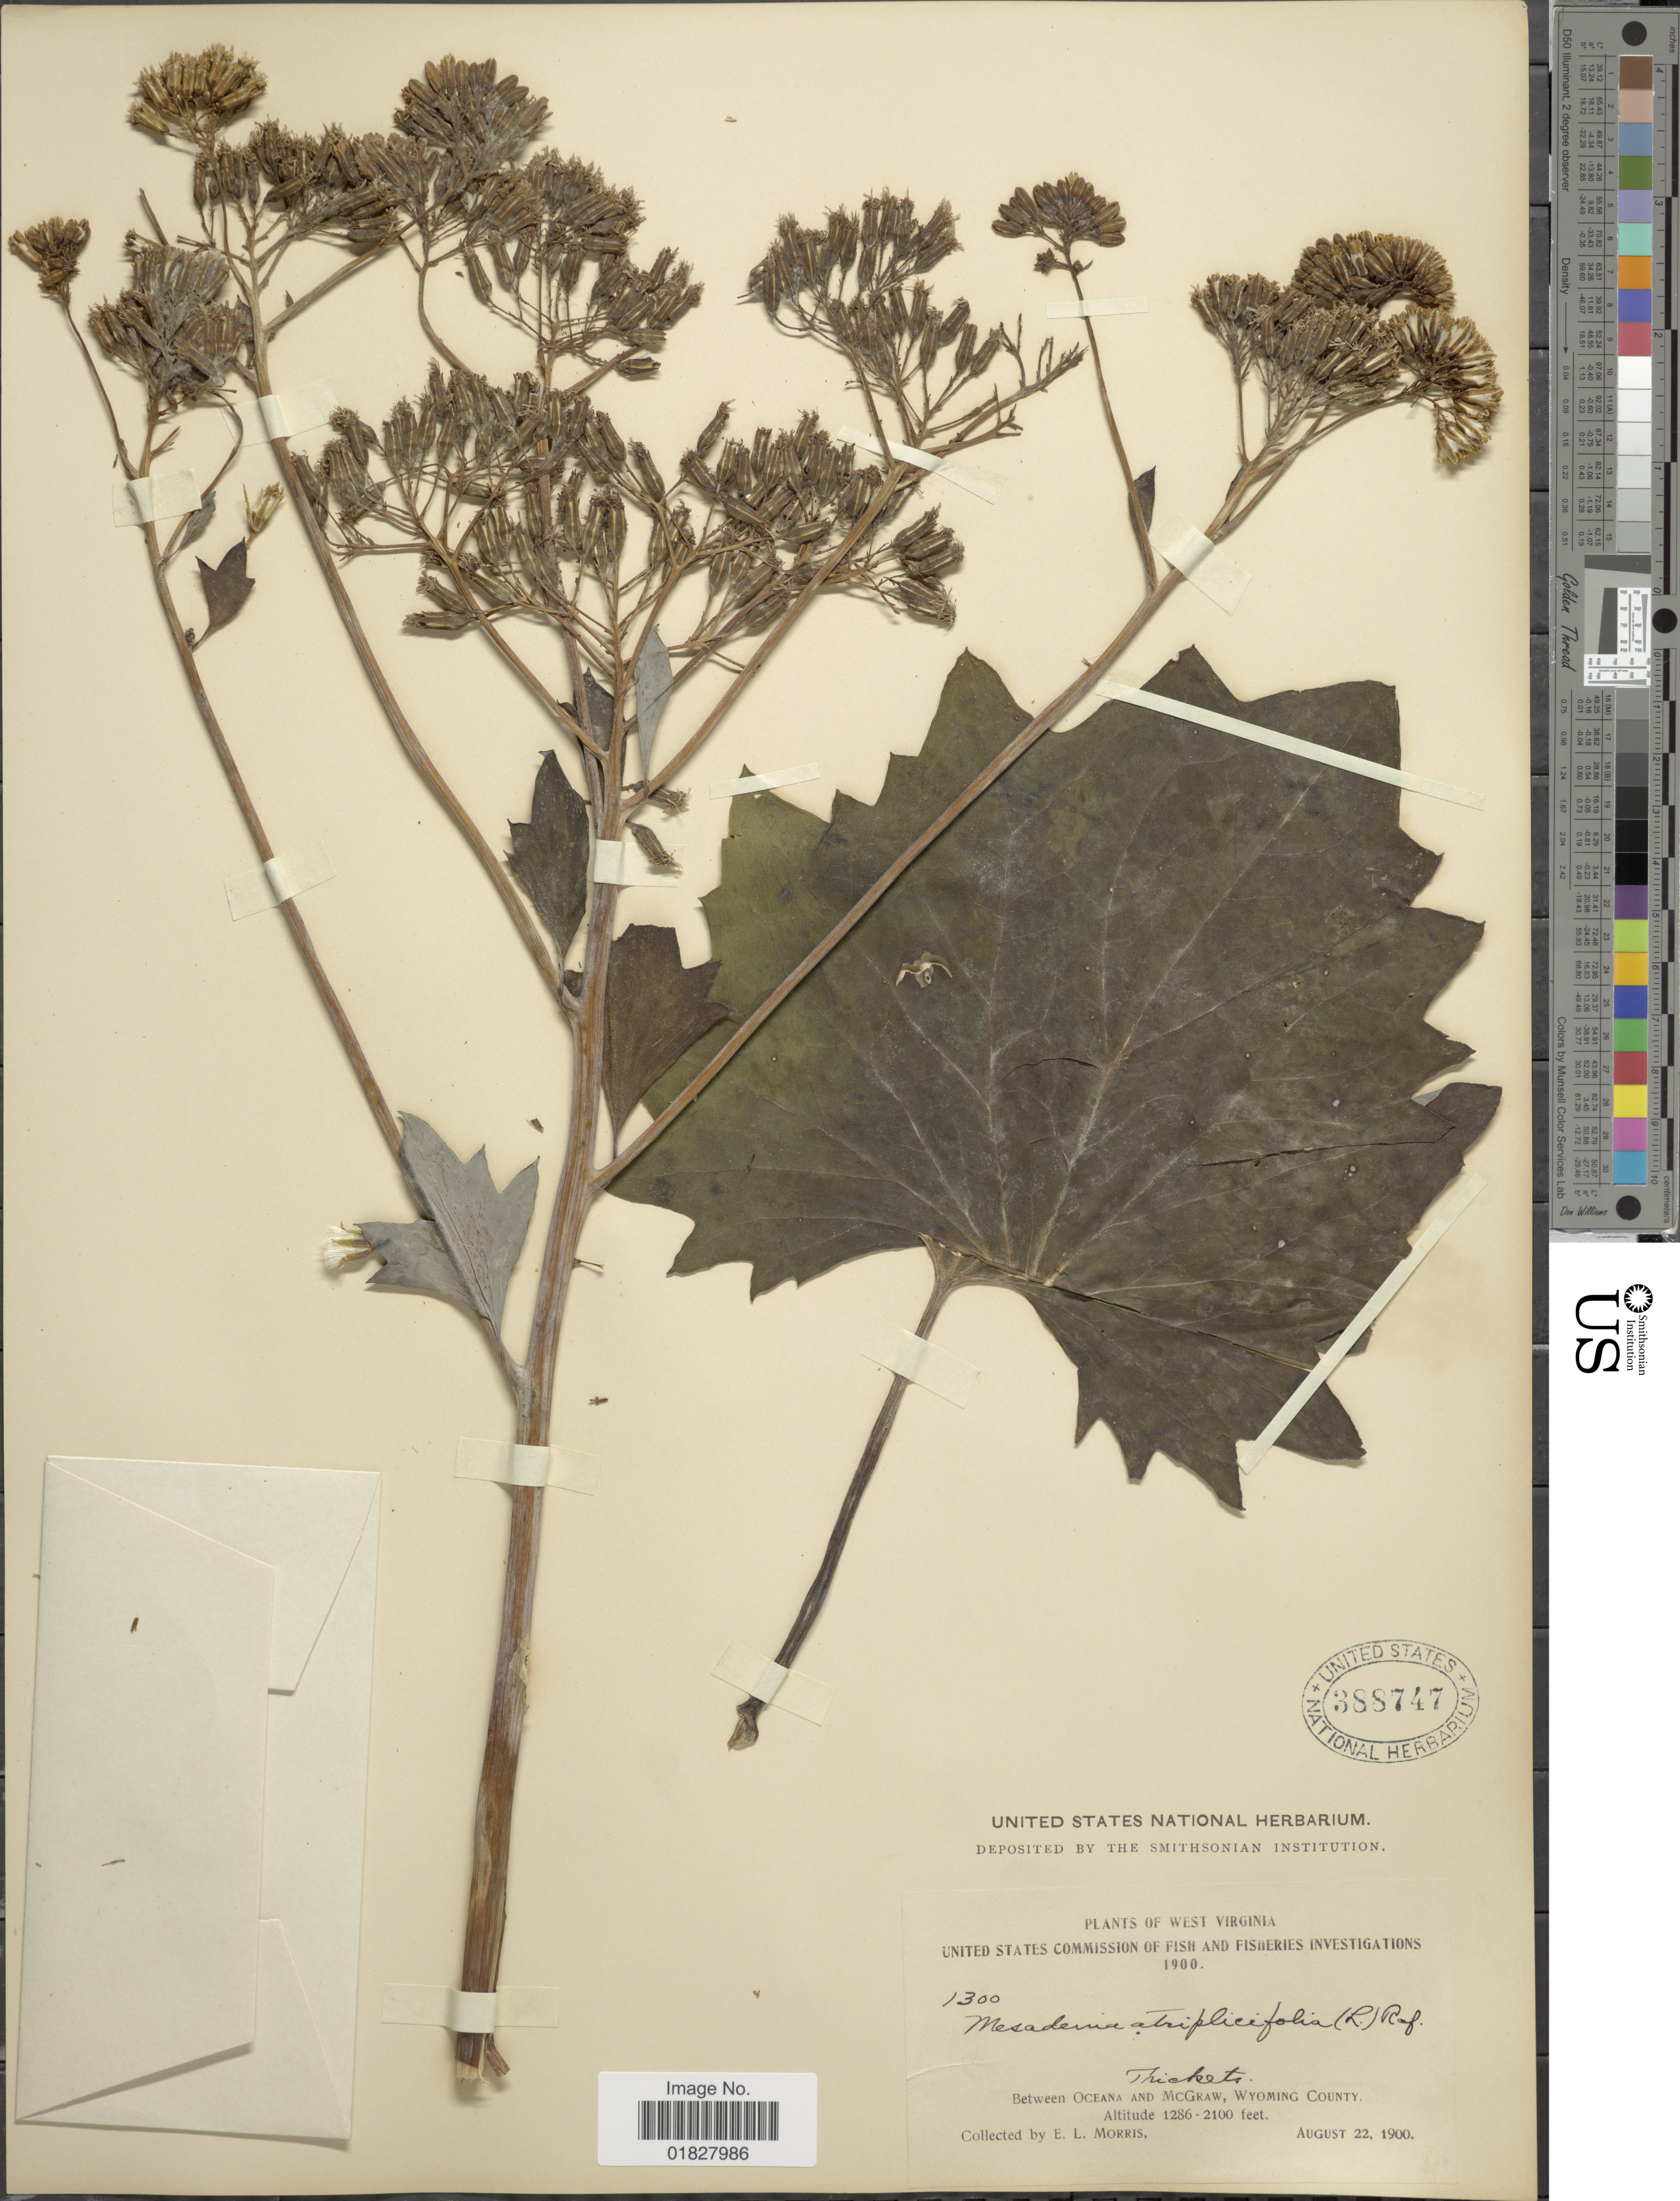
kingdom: Plantae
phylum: Tracheophyta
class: Magnoliopsida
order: Asterales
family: Asteraceae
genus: Arnoglossum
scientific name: Arnoglossum atriplicifolium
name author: (L.) H. Rob.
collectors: E. Morris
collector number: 1300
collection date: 1900-08-22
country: United States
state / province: West Virginia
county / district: Wyoming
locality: Between Oceana and McGraw, Wyoming County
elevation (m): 392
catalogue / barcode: US 388747